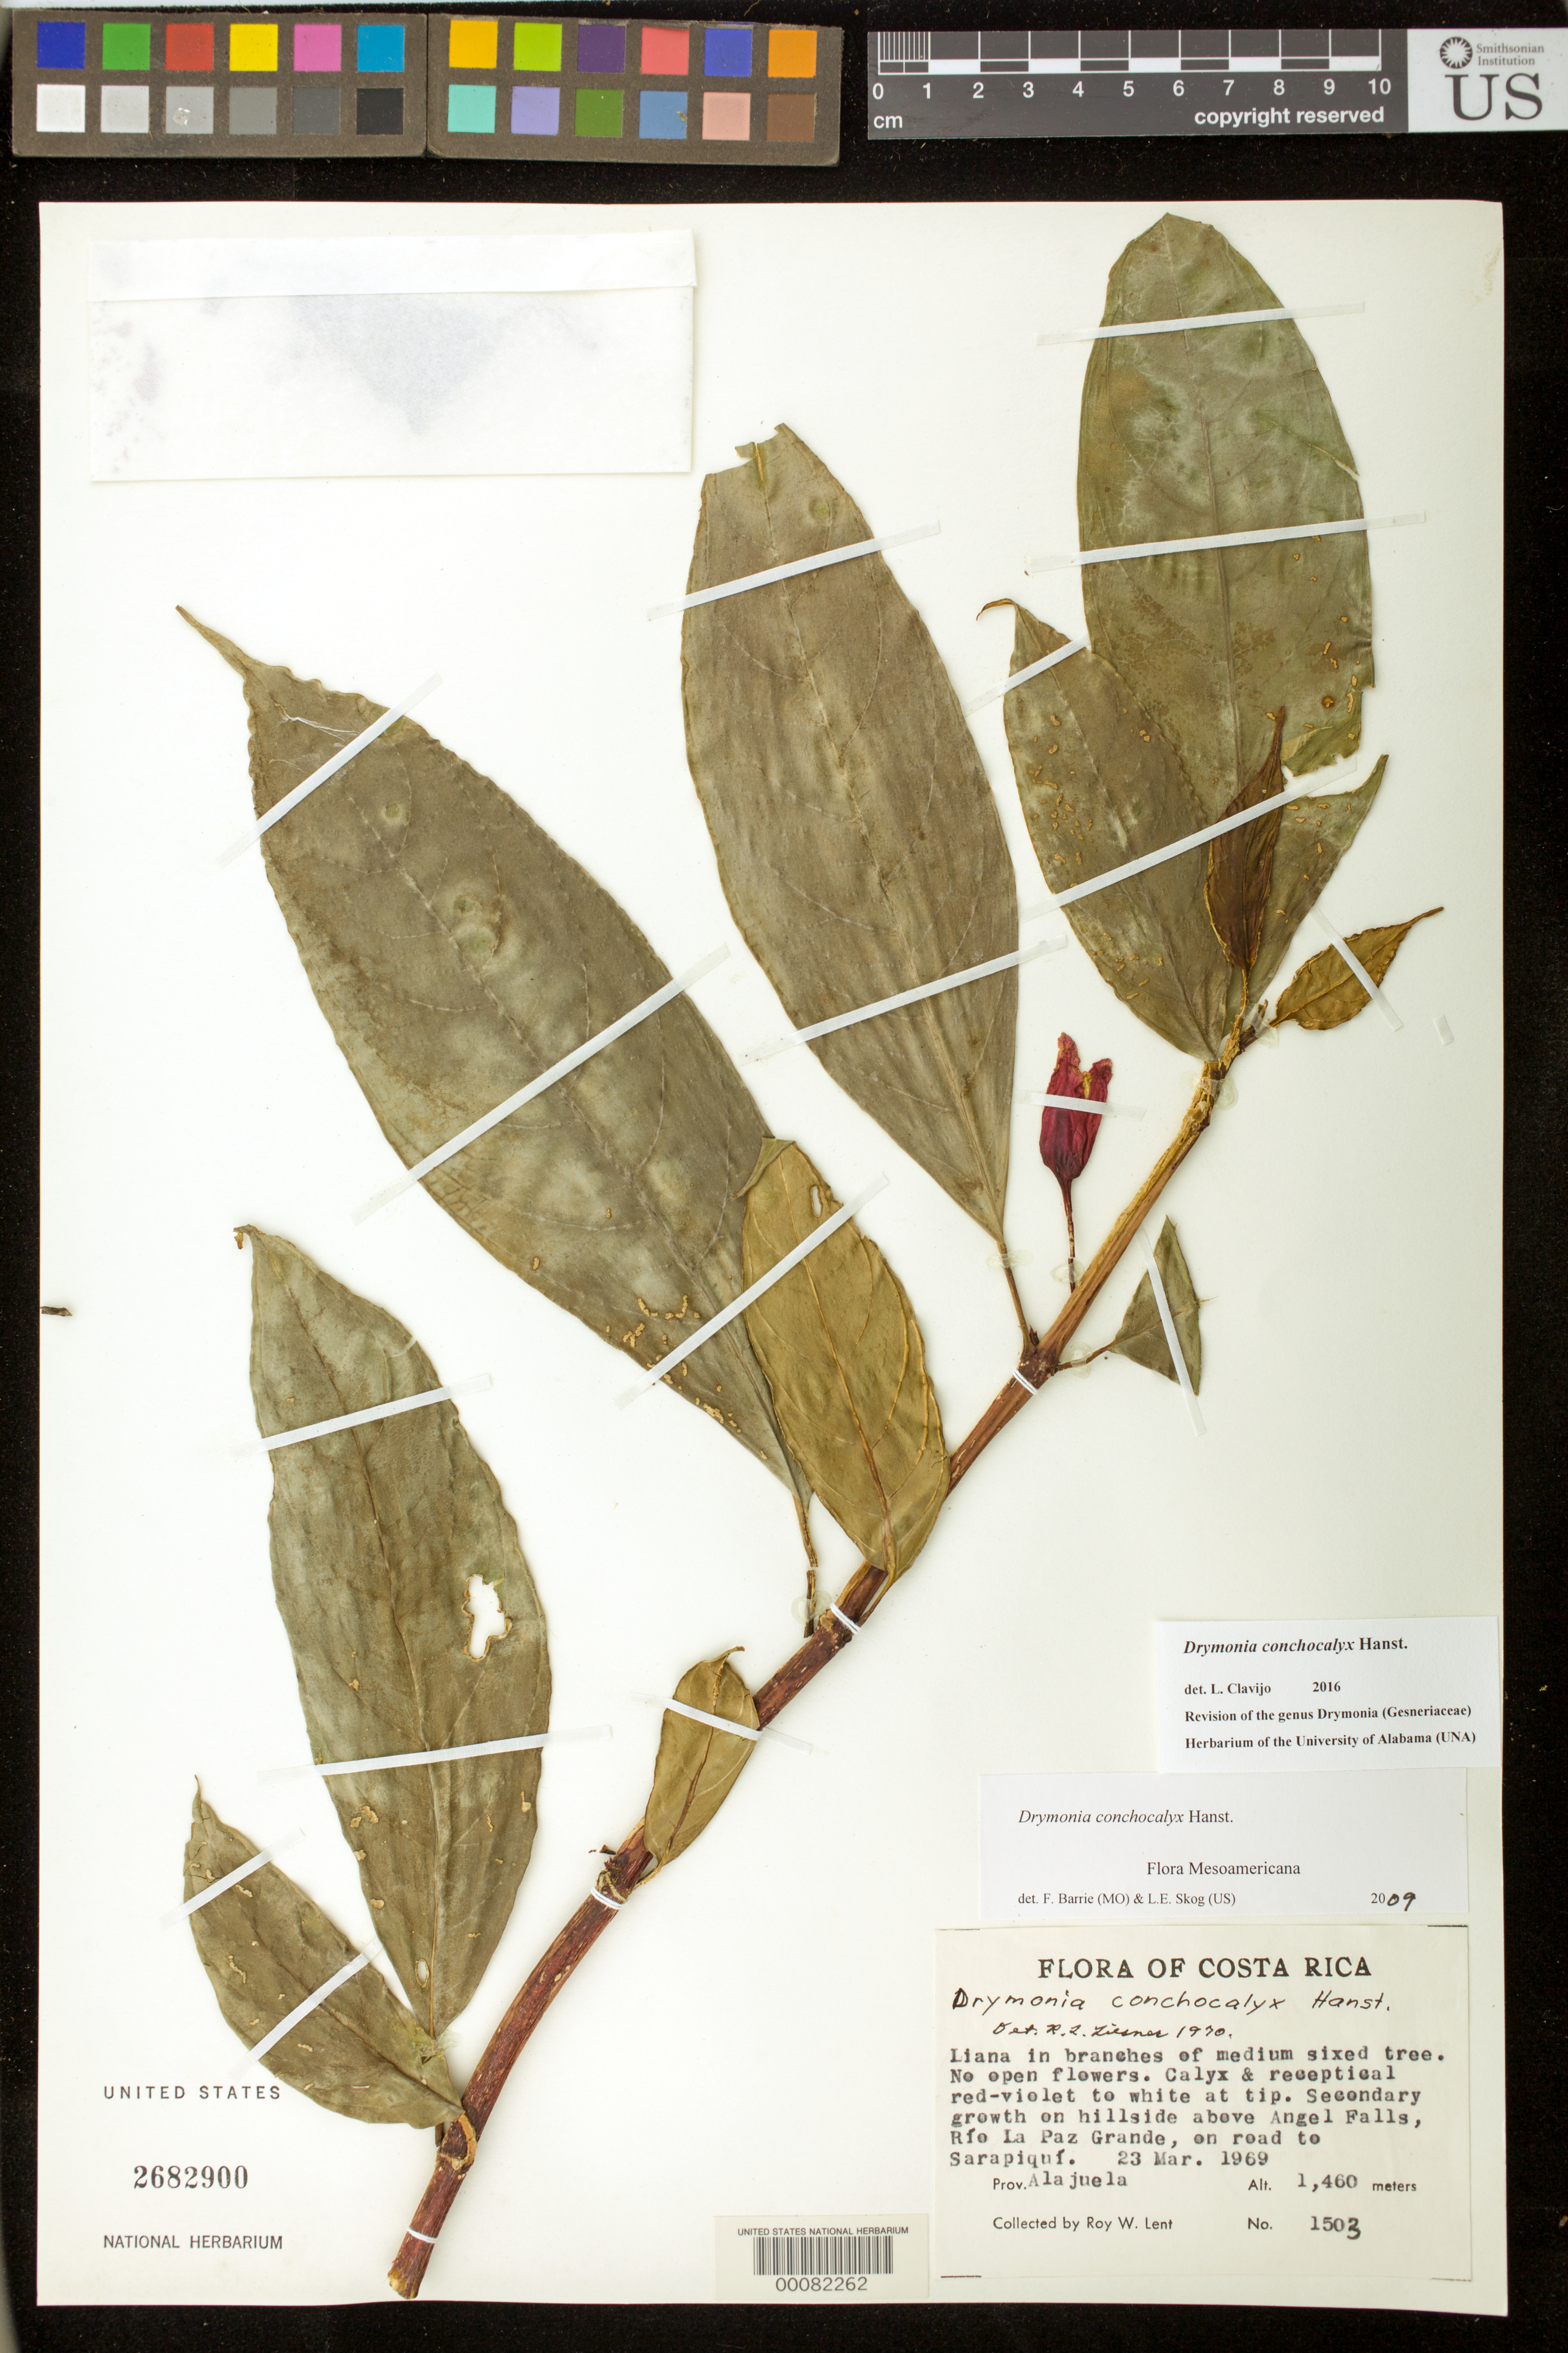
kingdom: Plantae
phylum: Tracheophyta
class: Magnoliopsida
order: Lamiales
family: Gesneriaceae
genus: Drymonia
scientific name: Drymonia conchocalyx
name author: Hanst.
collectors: R. W. Lent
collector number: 1503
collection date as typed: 23 Mar 1969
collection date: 1969-03-23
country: Costa Rica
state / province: Alajuela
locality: Above Angel Falls, Rio la Paz Grande, on road to Sarapiqui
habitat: Secondary growth on hillside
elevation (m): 1460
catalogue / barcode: US 2682900